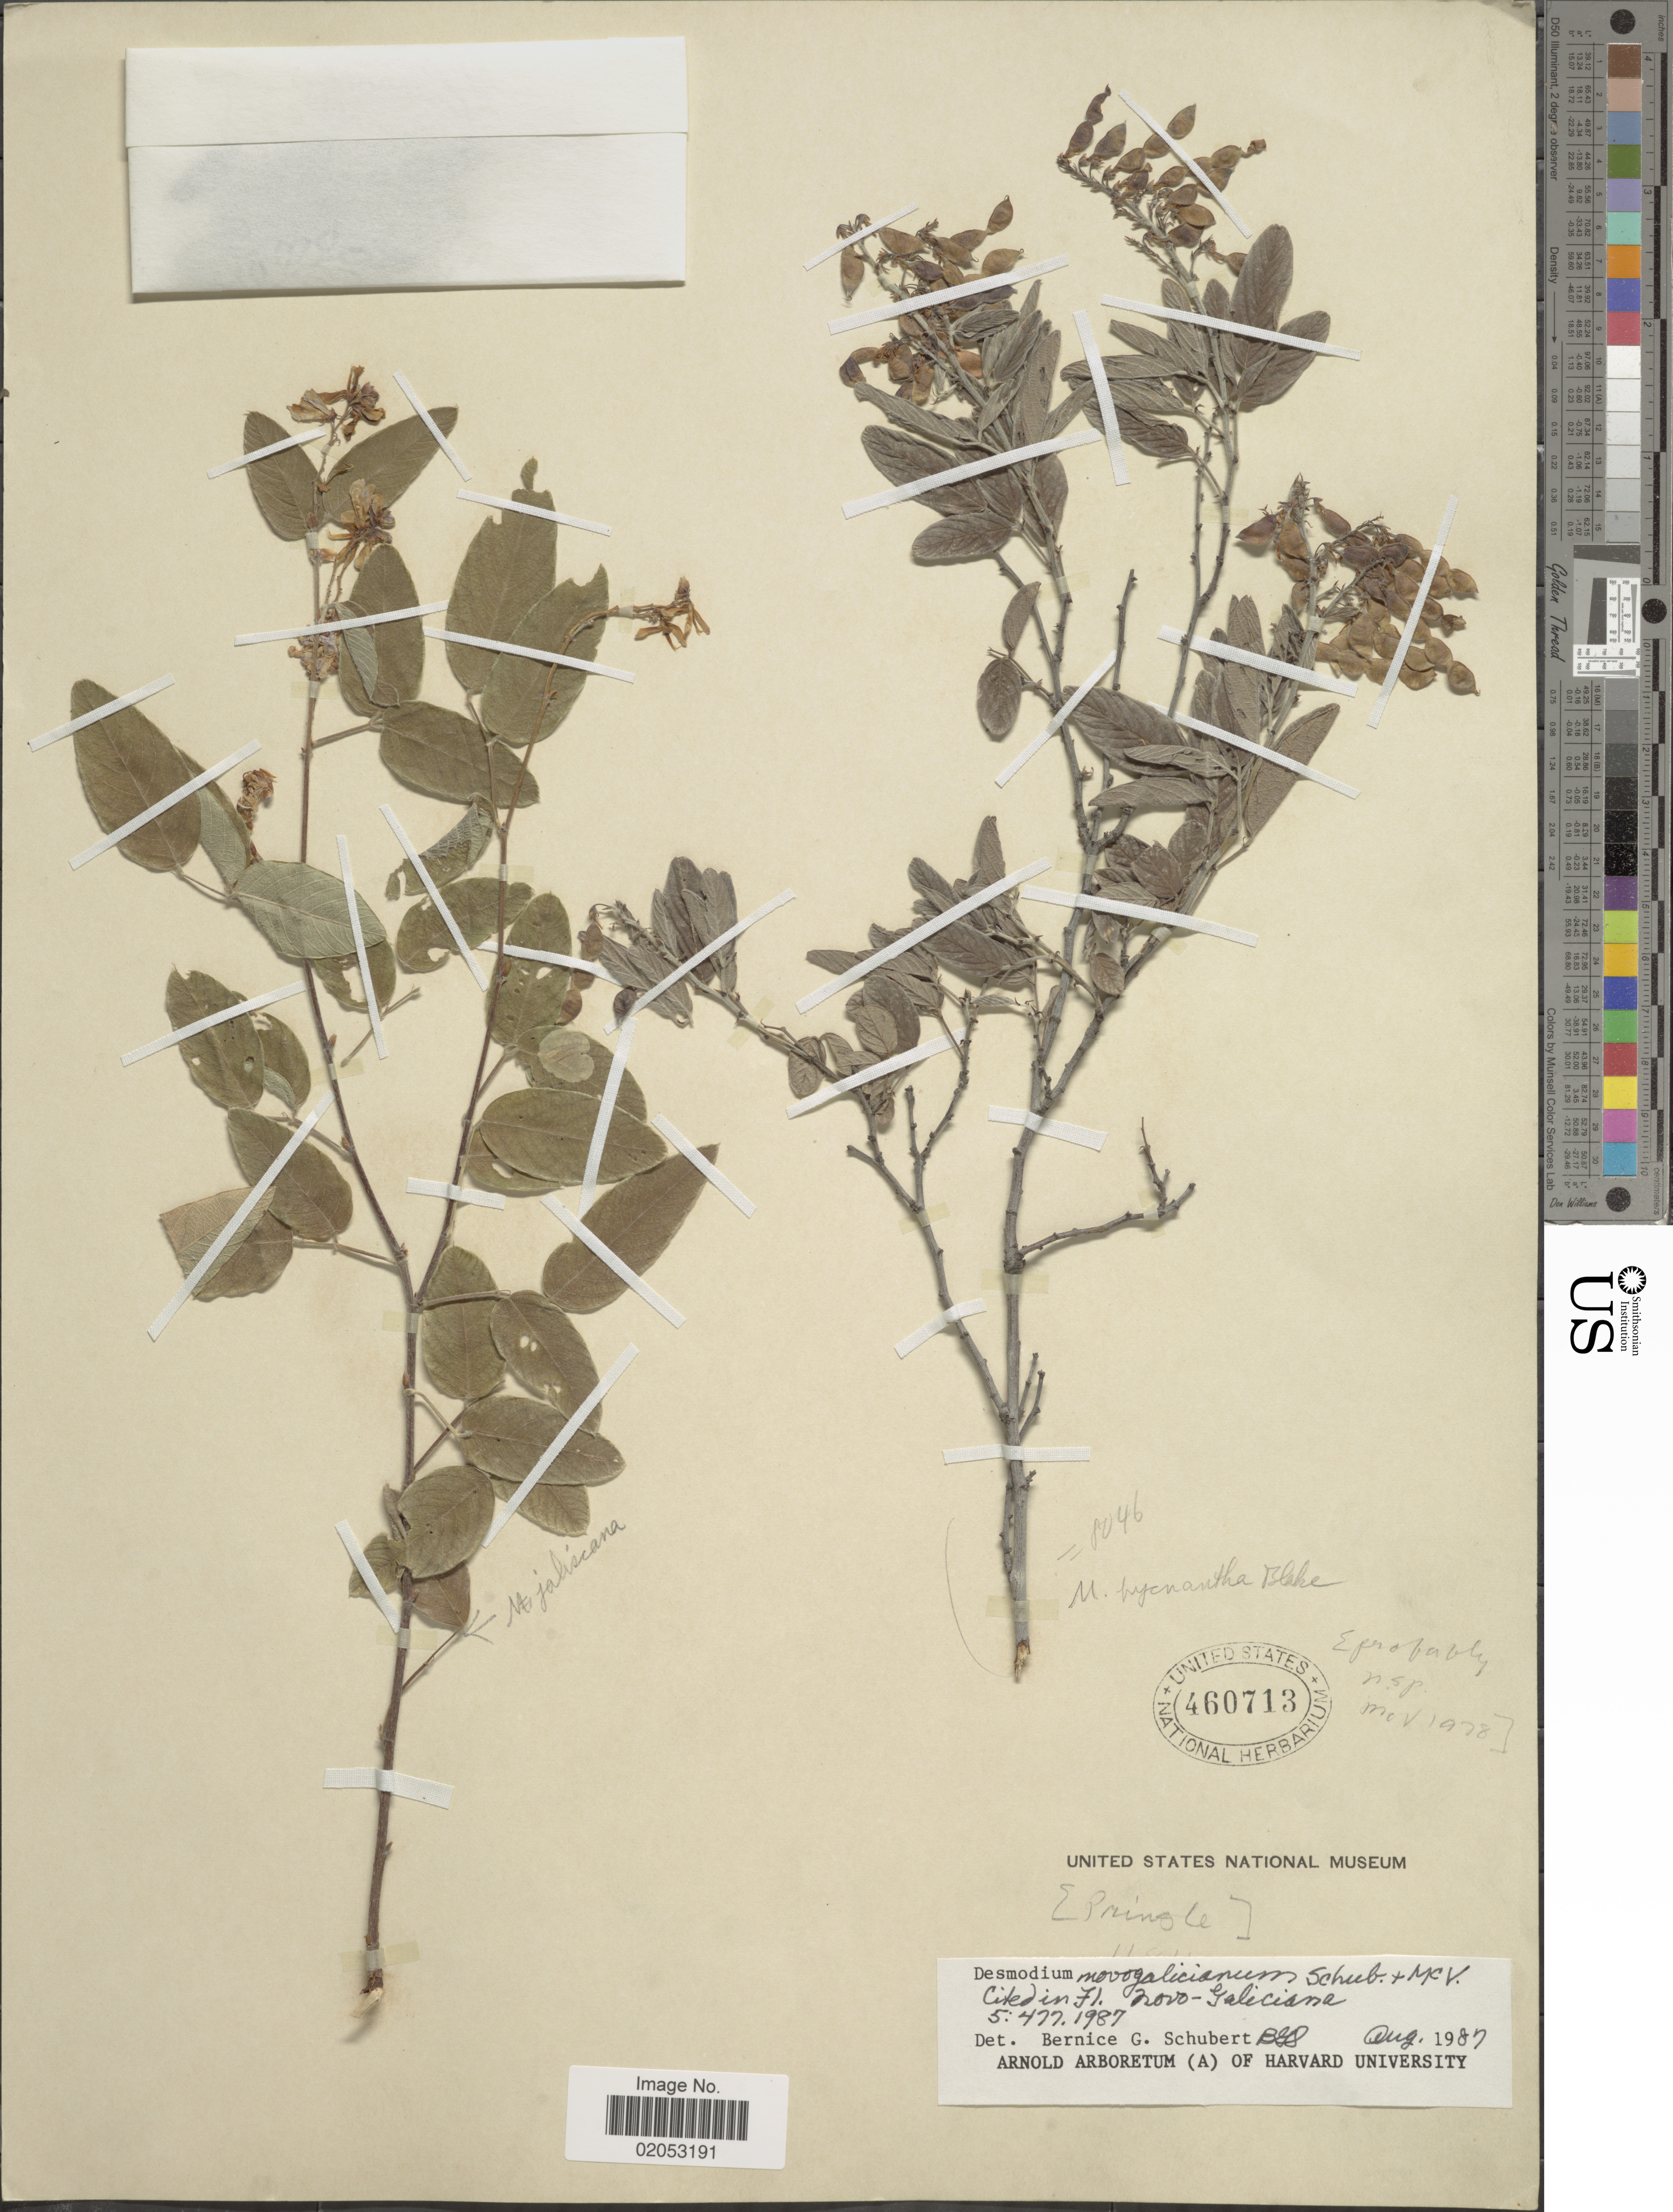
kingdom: Plantae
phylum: Tracheophyta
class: Magnoliopsida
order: Fabales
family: Fabaceae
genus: Desmodium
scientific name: Desmodium sp.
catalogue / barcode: US 460713